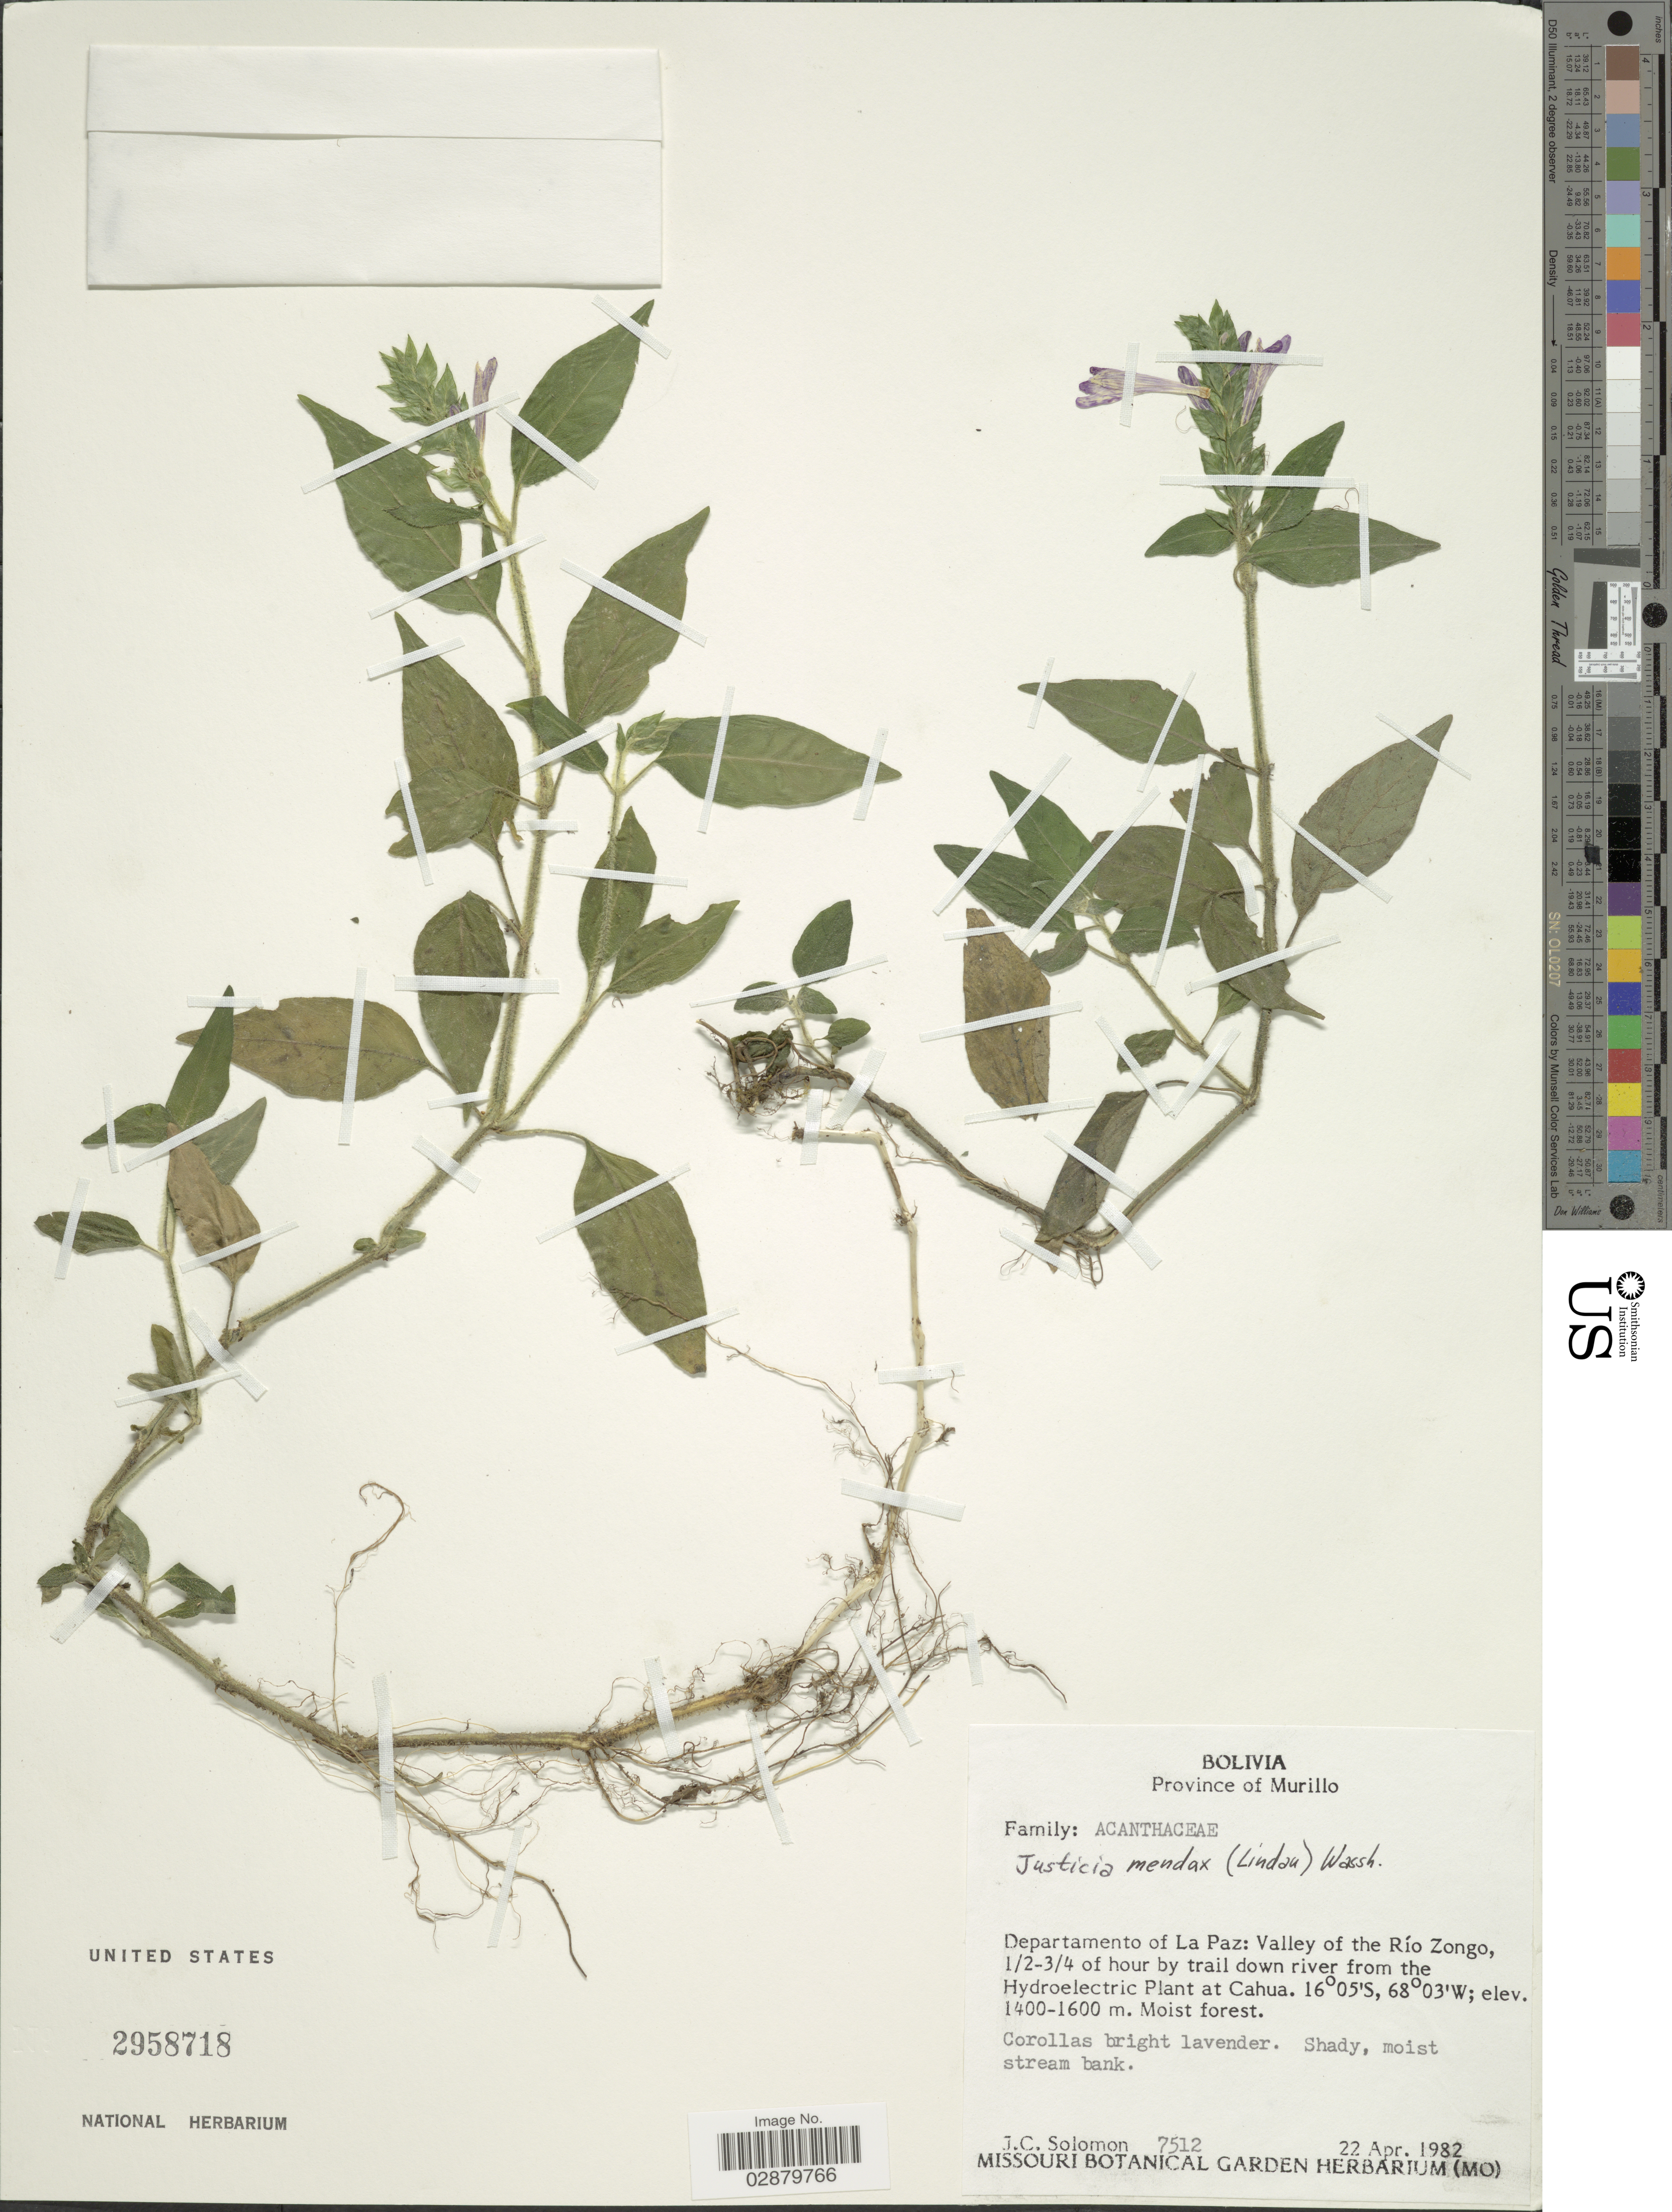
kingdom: Plantae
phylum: Tracheophyta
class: Magnoliopsida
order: Lamiales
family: Acanthaceae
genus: Jacobinia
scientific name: Jacobinia mendax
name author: Lindau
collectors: J. C. Solomon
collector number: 7512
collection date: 1982-04-22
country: Bolivia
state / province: La Paz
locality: Province of Murillo. Departamento of La Paz: Valley of the Río Zongo, ½-¾ of hour by trail down river from the Hydroelectric Plant at Cahua.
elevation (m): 1400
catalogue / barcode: US 2958718